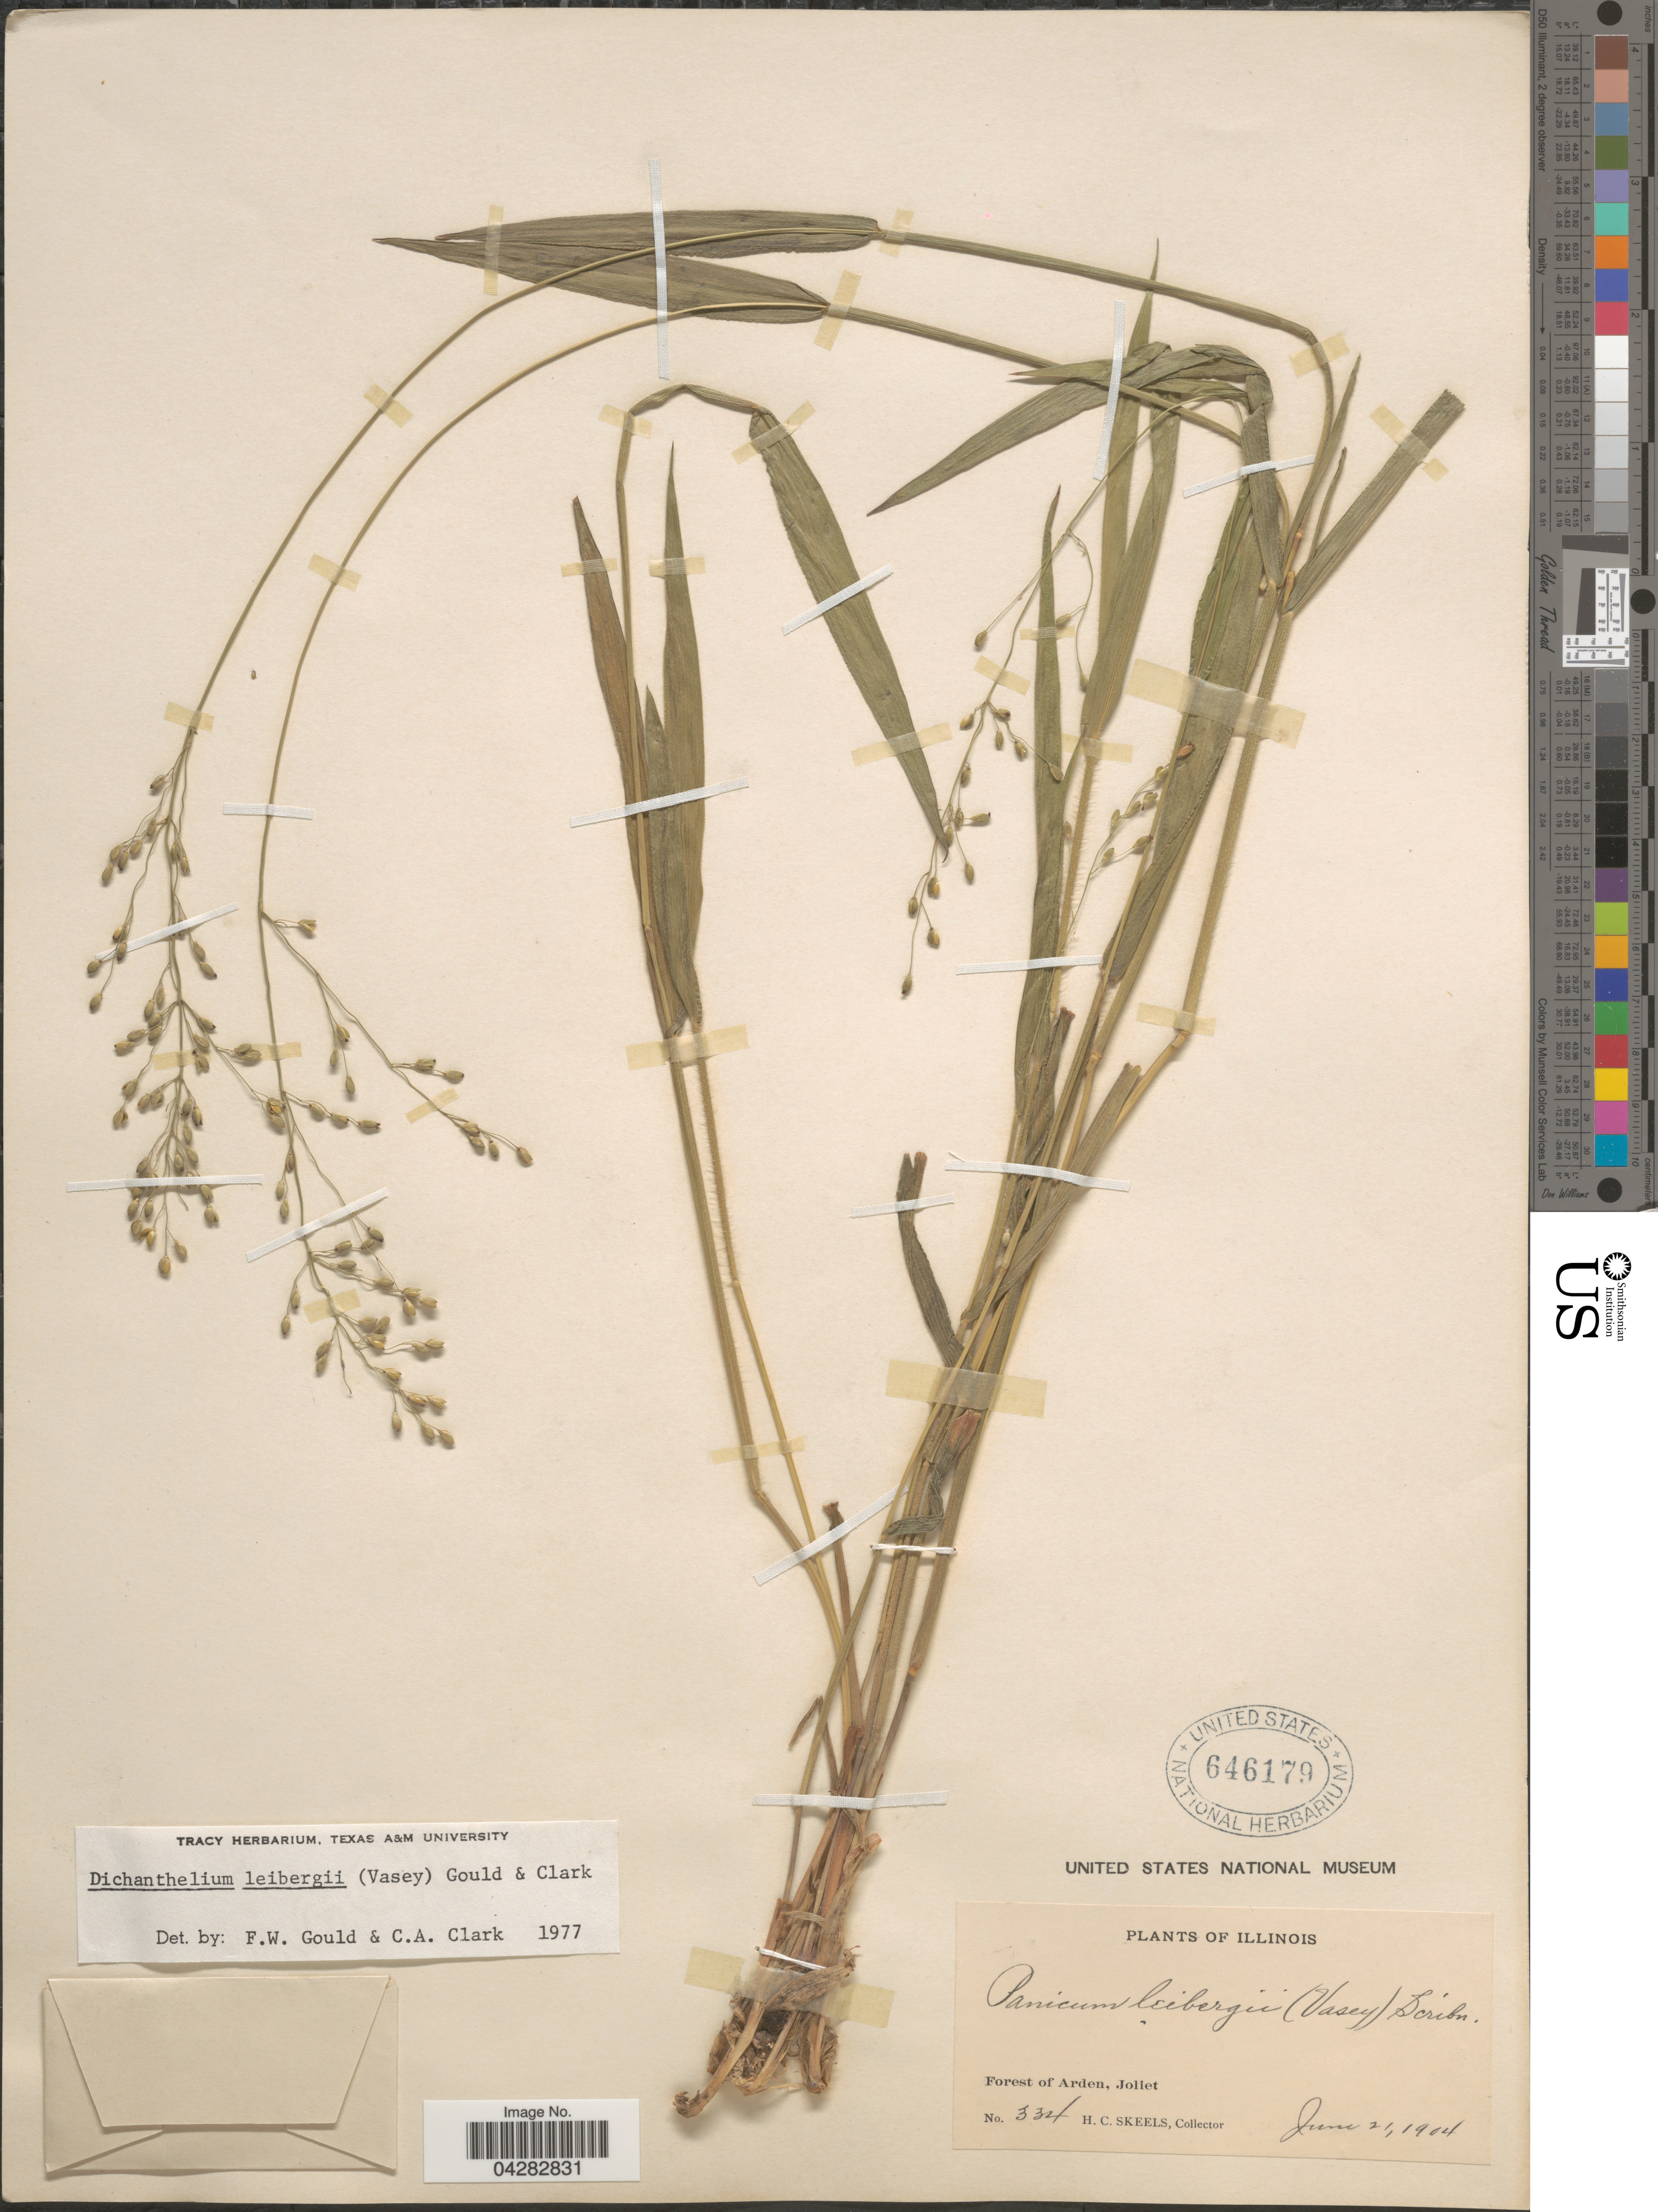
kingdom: Plantae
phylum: Tracheophyta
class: Liliopsida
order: Poales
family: Poaceae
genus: Dichanthelium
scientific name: Dichanthelium leibergii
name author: (Vasey) Gould & C.A. Clark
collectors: H. Skeels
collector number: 334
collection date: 1904-06-21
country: United States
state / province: Illinois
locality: Forest of Arden, Joliet.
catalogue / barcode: US 646179